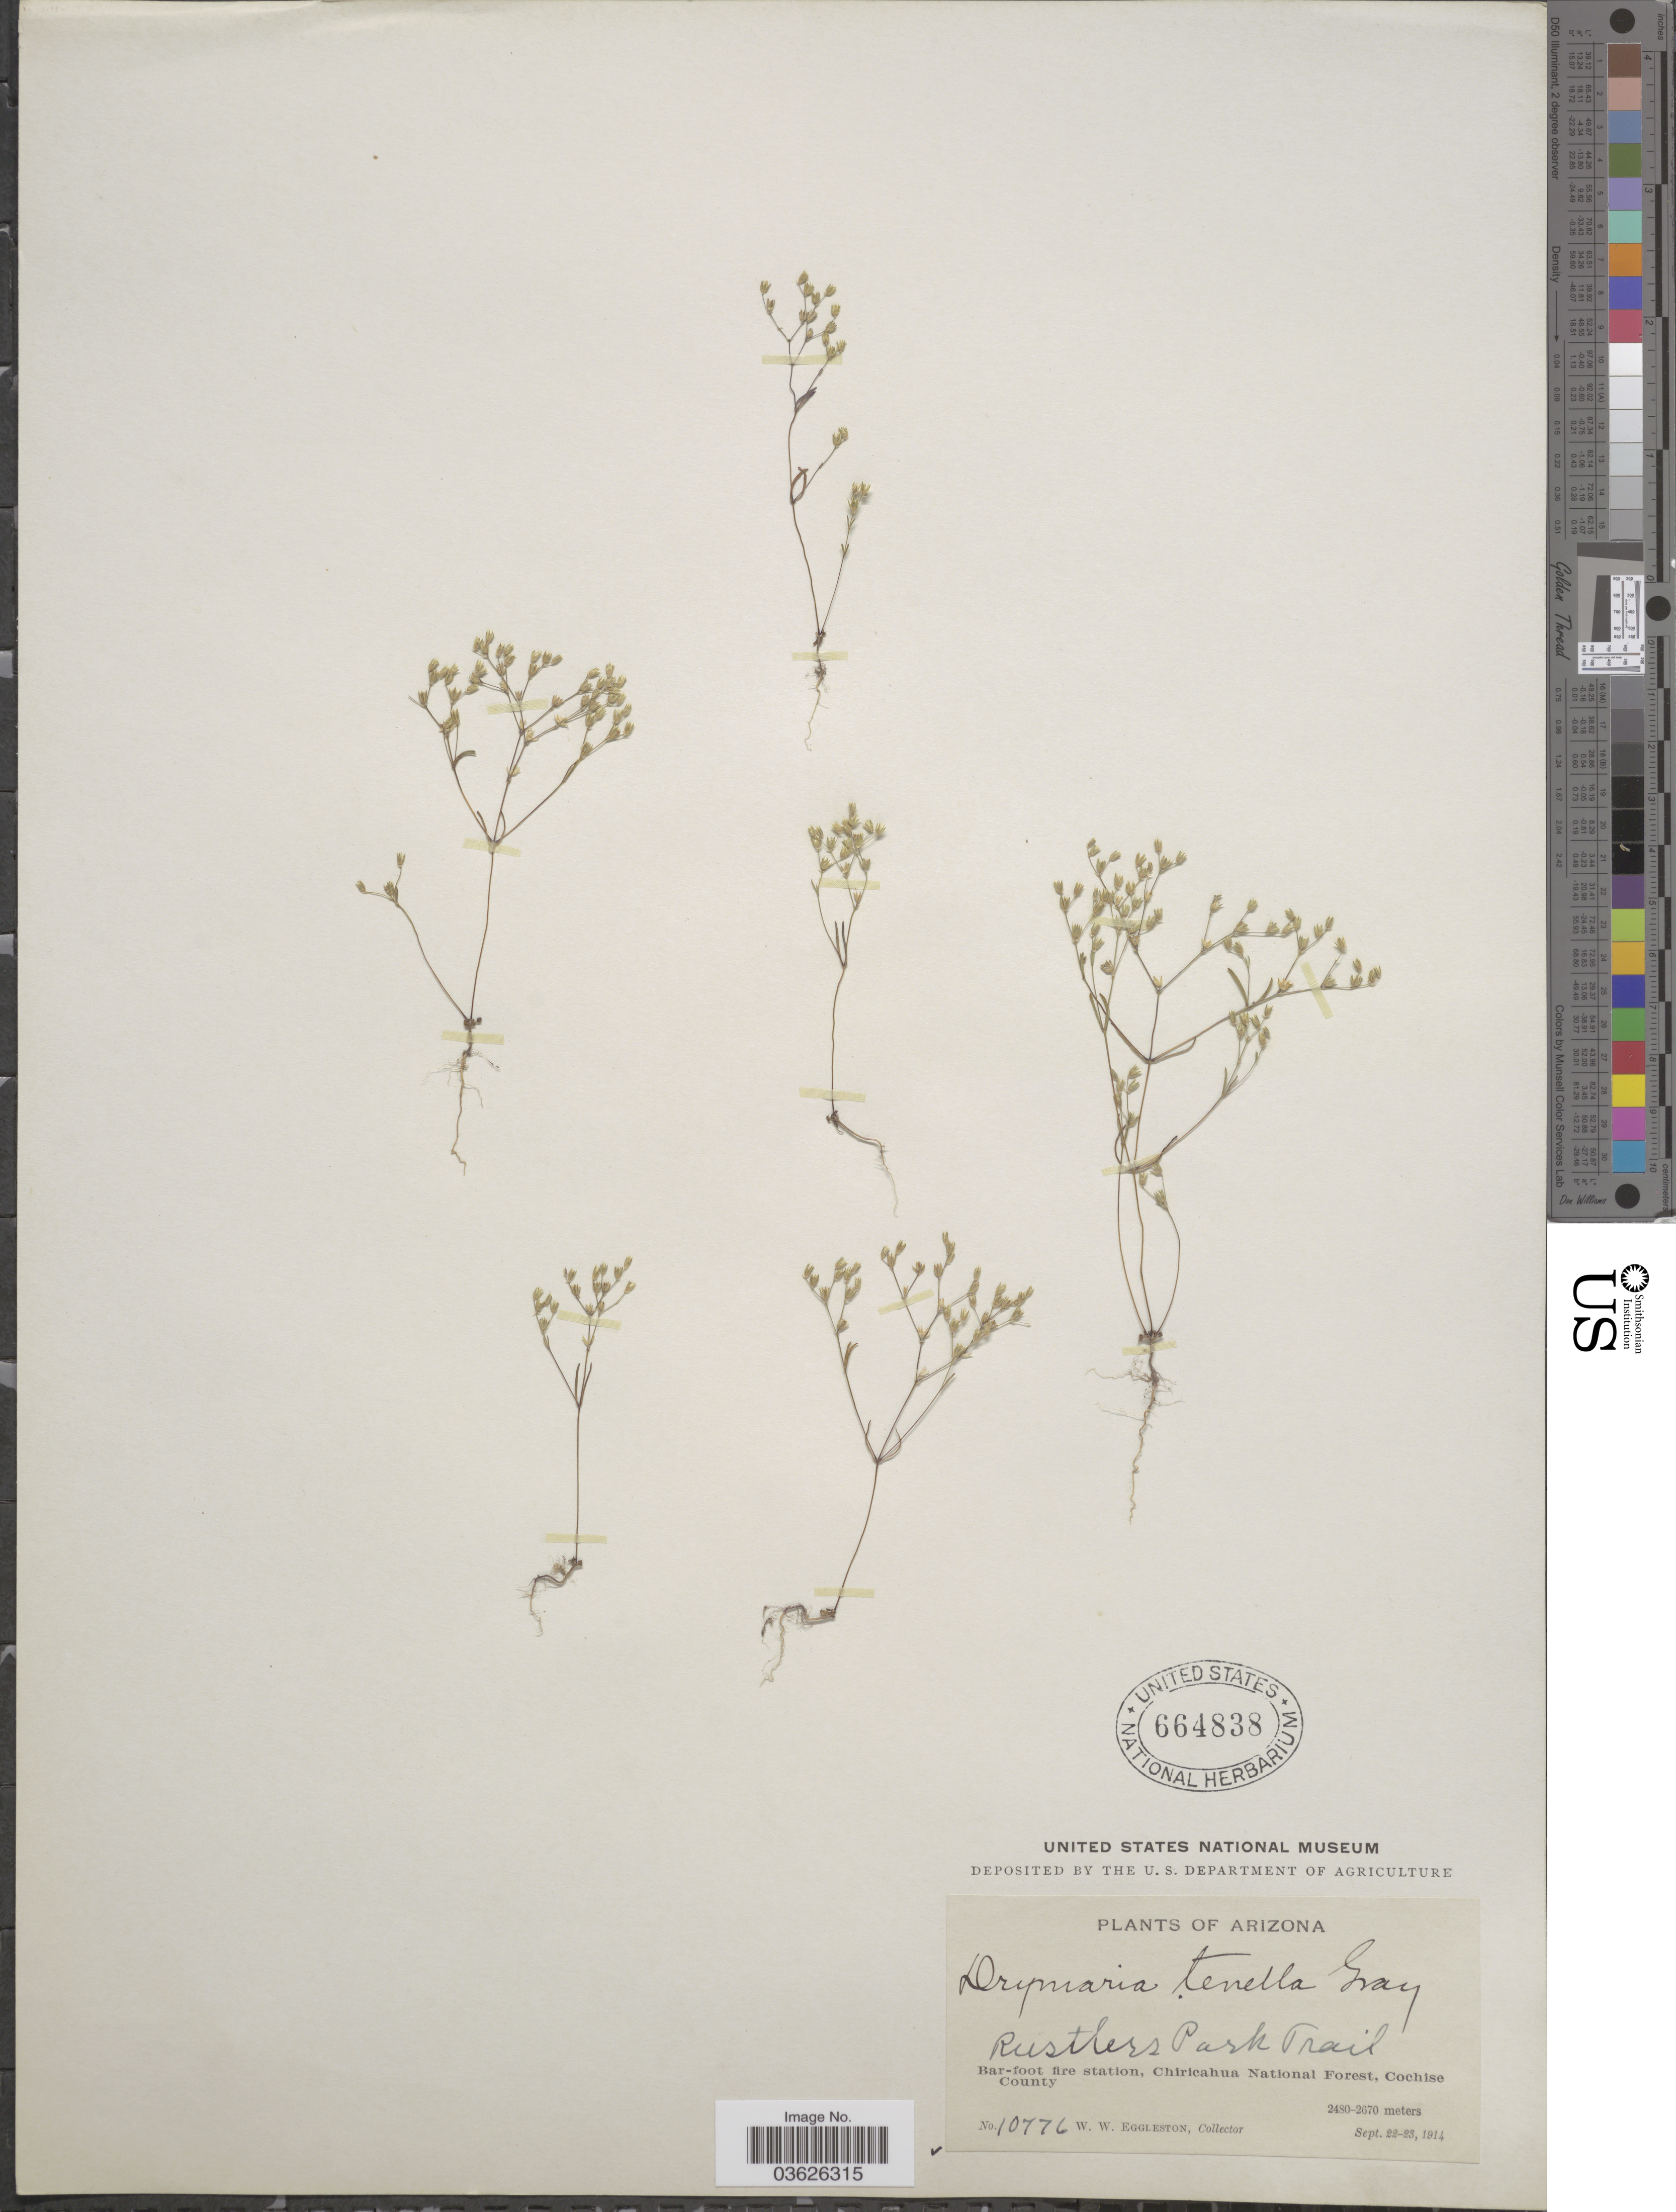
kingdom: Plantae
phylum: Tracheophyta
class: Magnoliopsida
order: Caryophyllales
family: Caryophyllaceae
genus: Drymaria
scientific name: Drymaria tenella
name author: A. Gray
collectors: W. W. Eggleston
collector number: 10776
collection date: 1914-09-22/1914-09-23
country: United States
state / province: Arizona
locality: Rustlers Park Trail. Bar-foot fire station, Chiricahua National Forest, Cochise County.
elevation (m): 2480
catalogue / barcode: US 664838